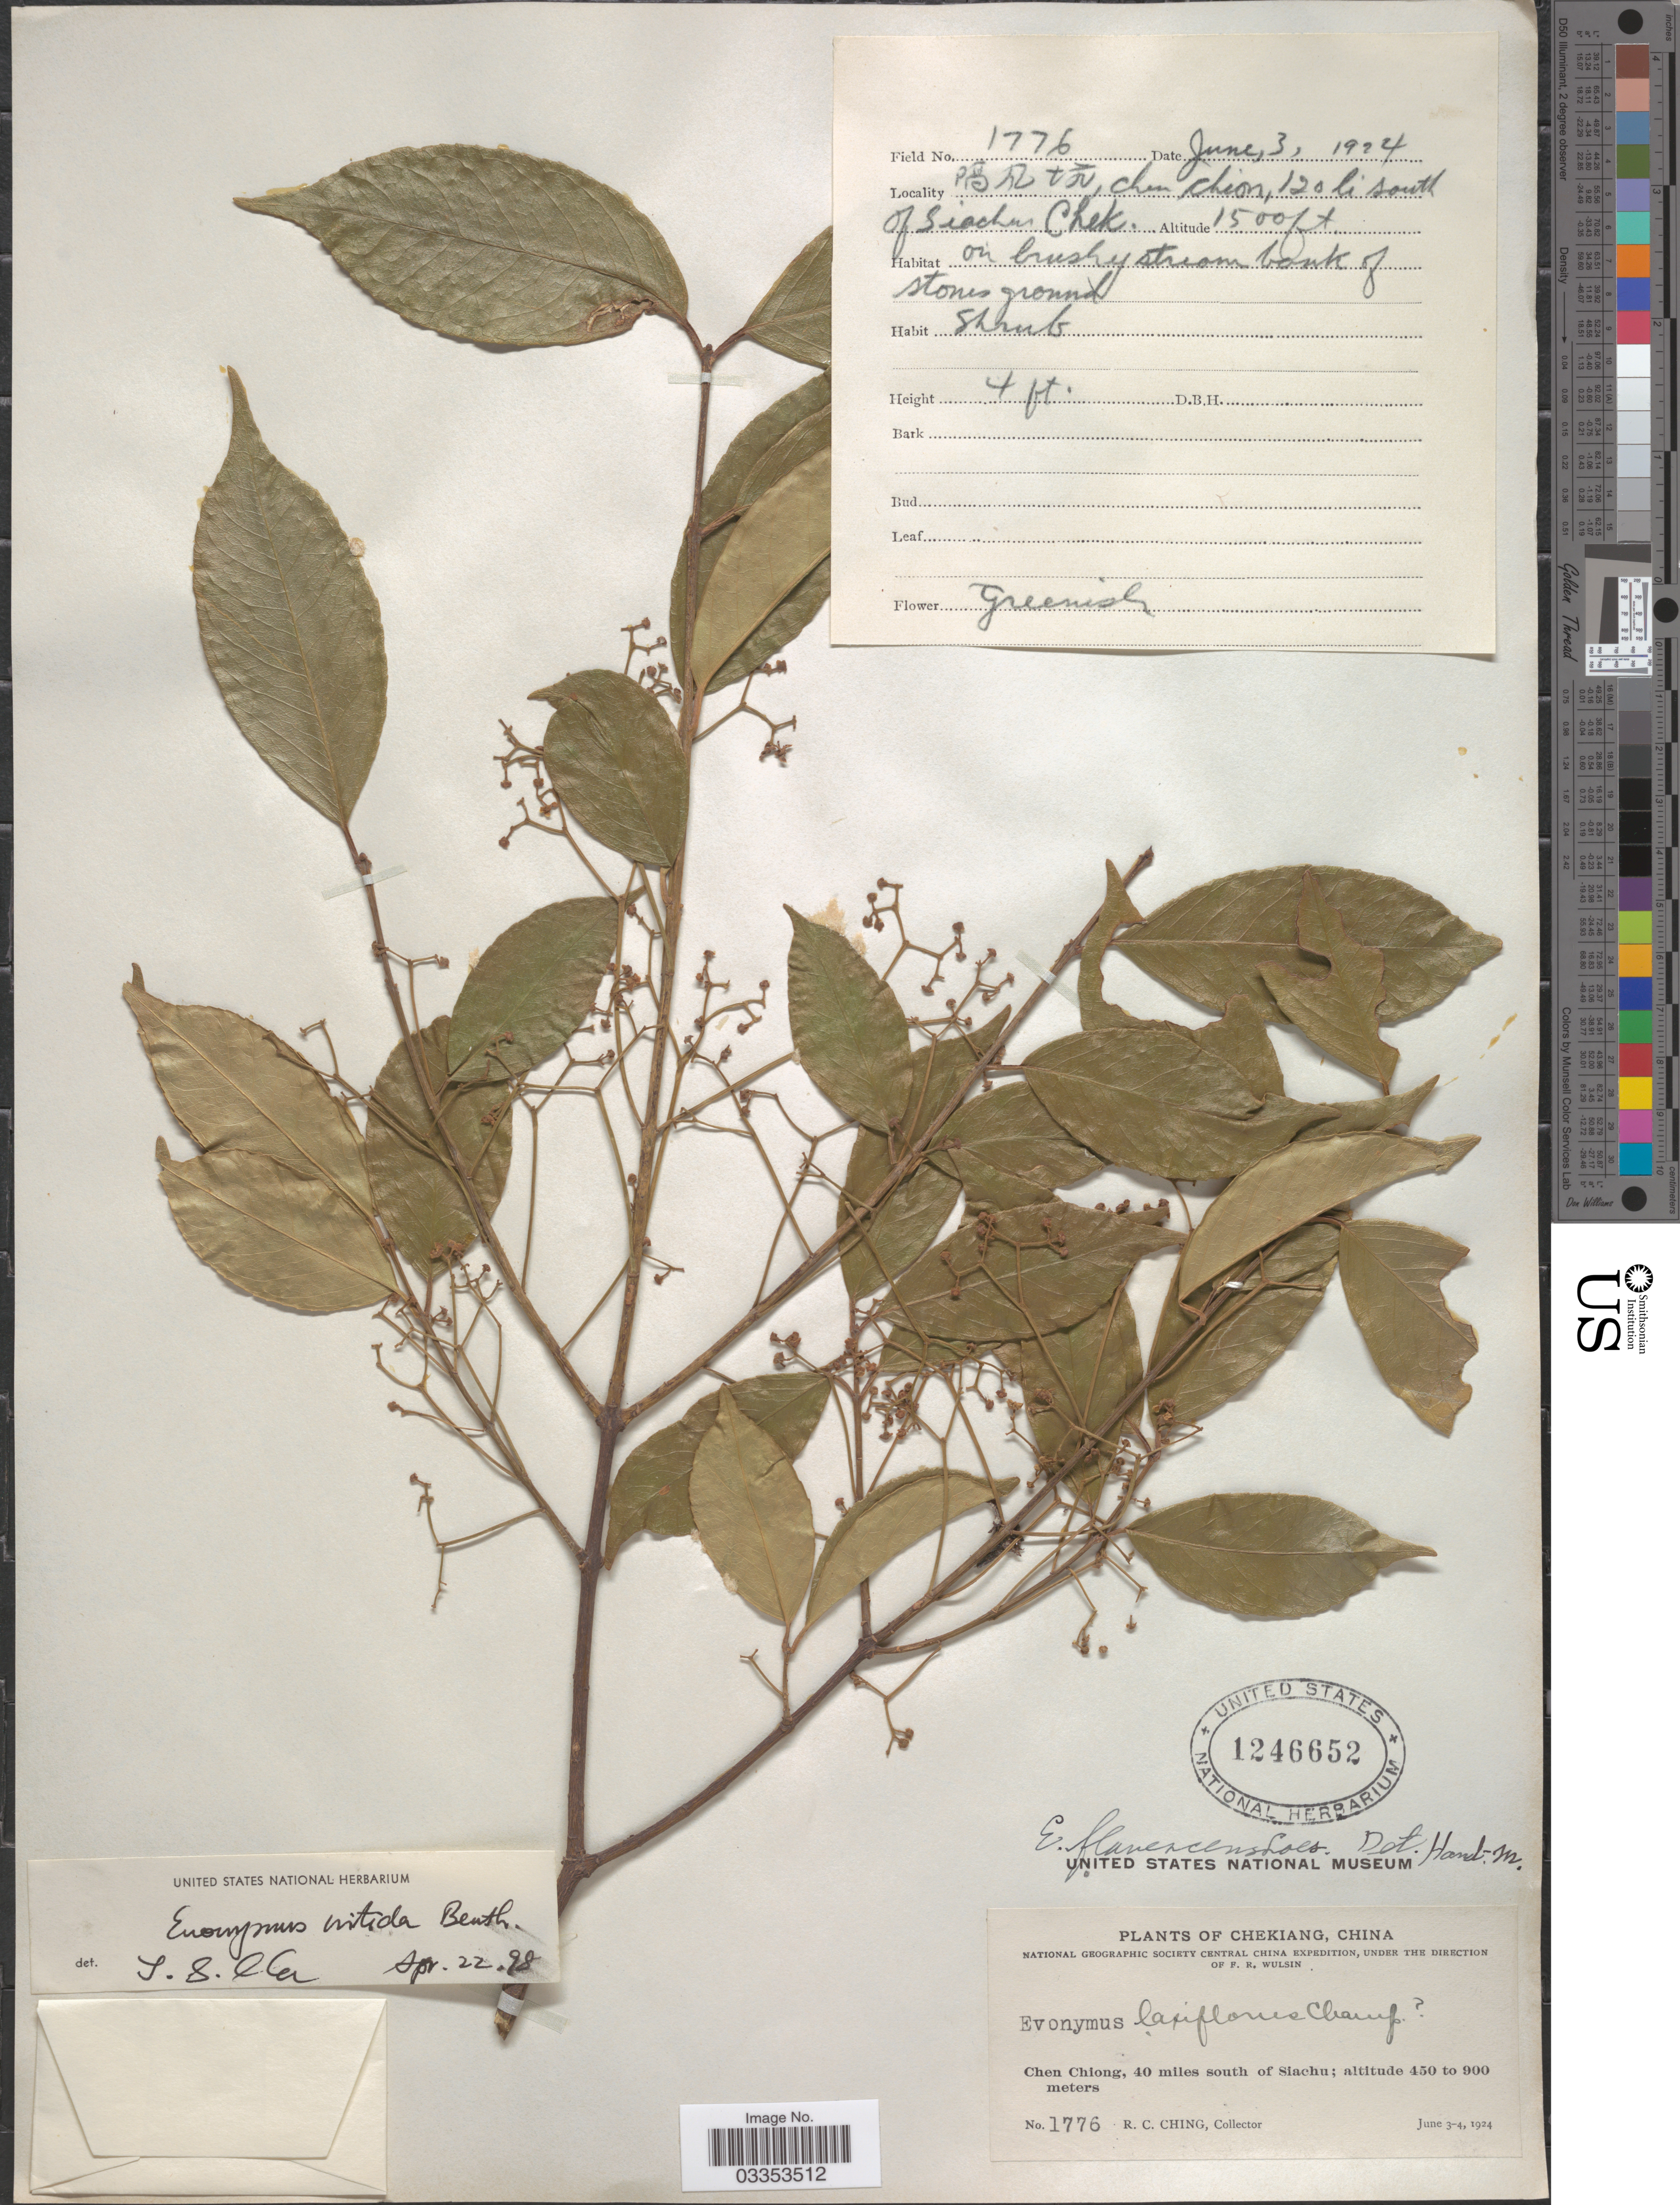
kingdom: Plantae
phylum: Tracheophyta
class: Magnoliopsida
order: Celastrales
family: Celastraceae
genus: Euonymus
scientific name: Euonymus nitidus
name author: Benth.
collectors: R. C. Ching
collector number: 1776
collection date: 1924-06-03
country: China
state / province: Zhejiang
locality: Chekiang. Chen Chiong, 40 miles south of Siachu. 120 li south of Siachu Chek.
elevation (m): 457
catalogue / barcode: US 1246652